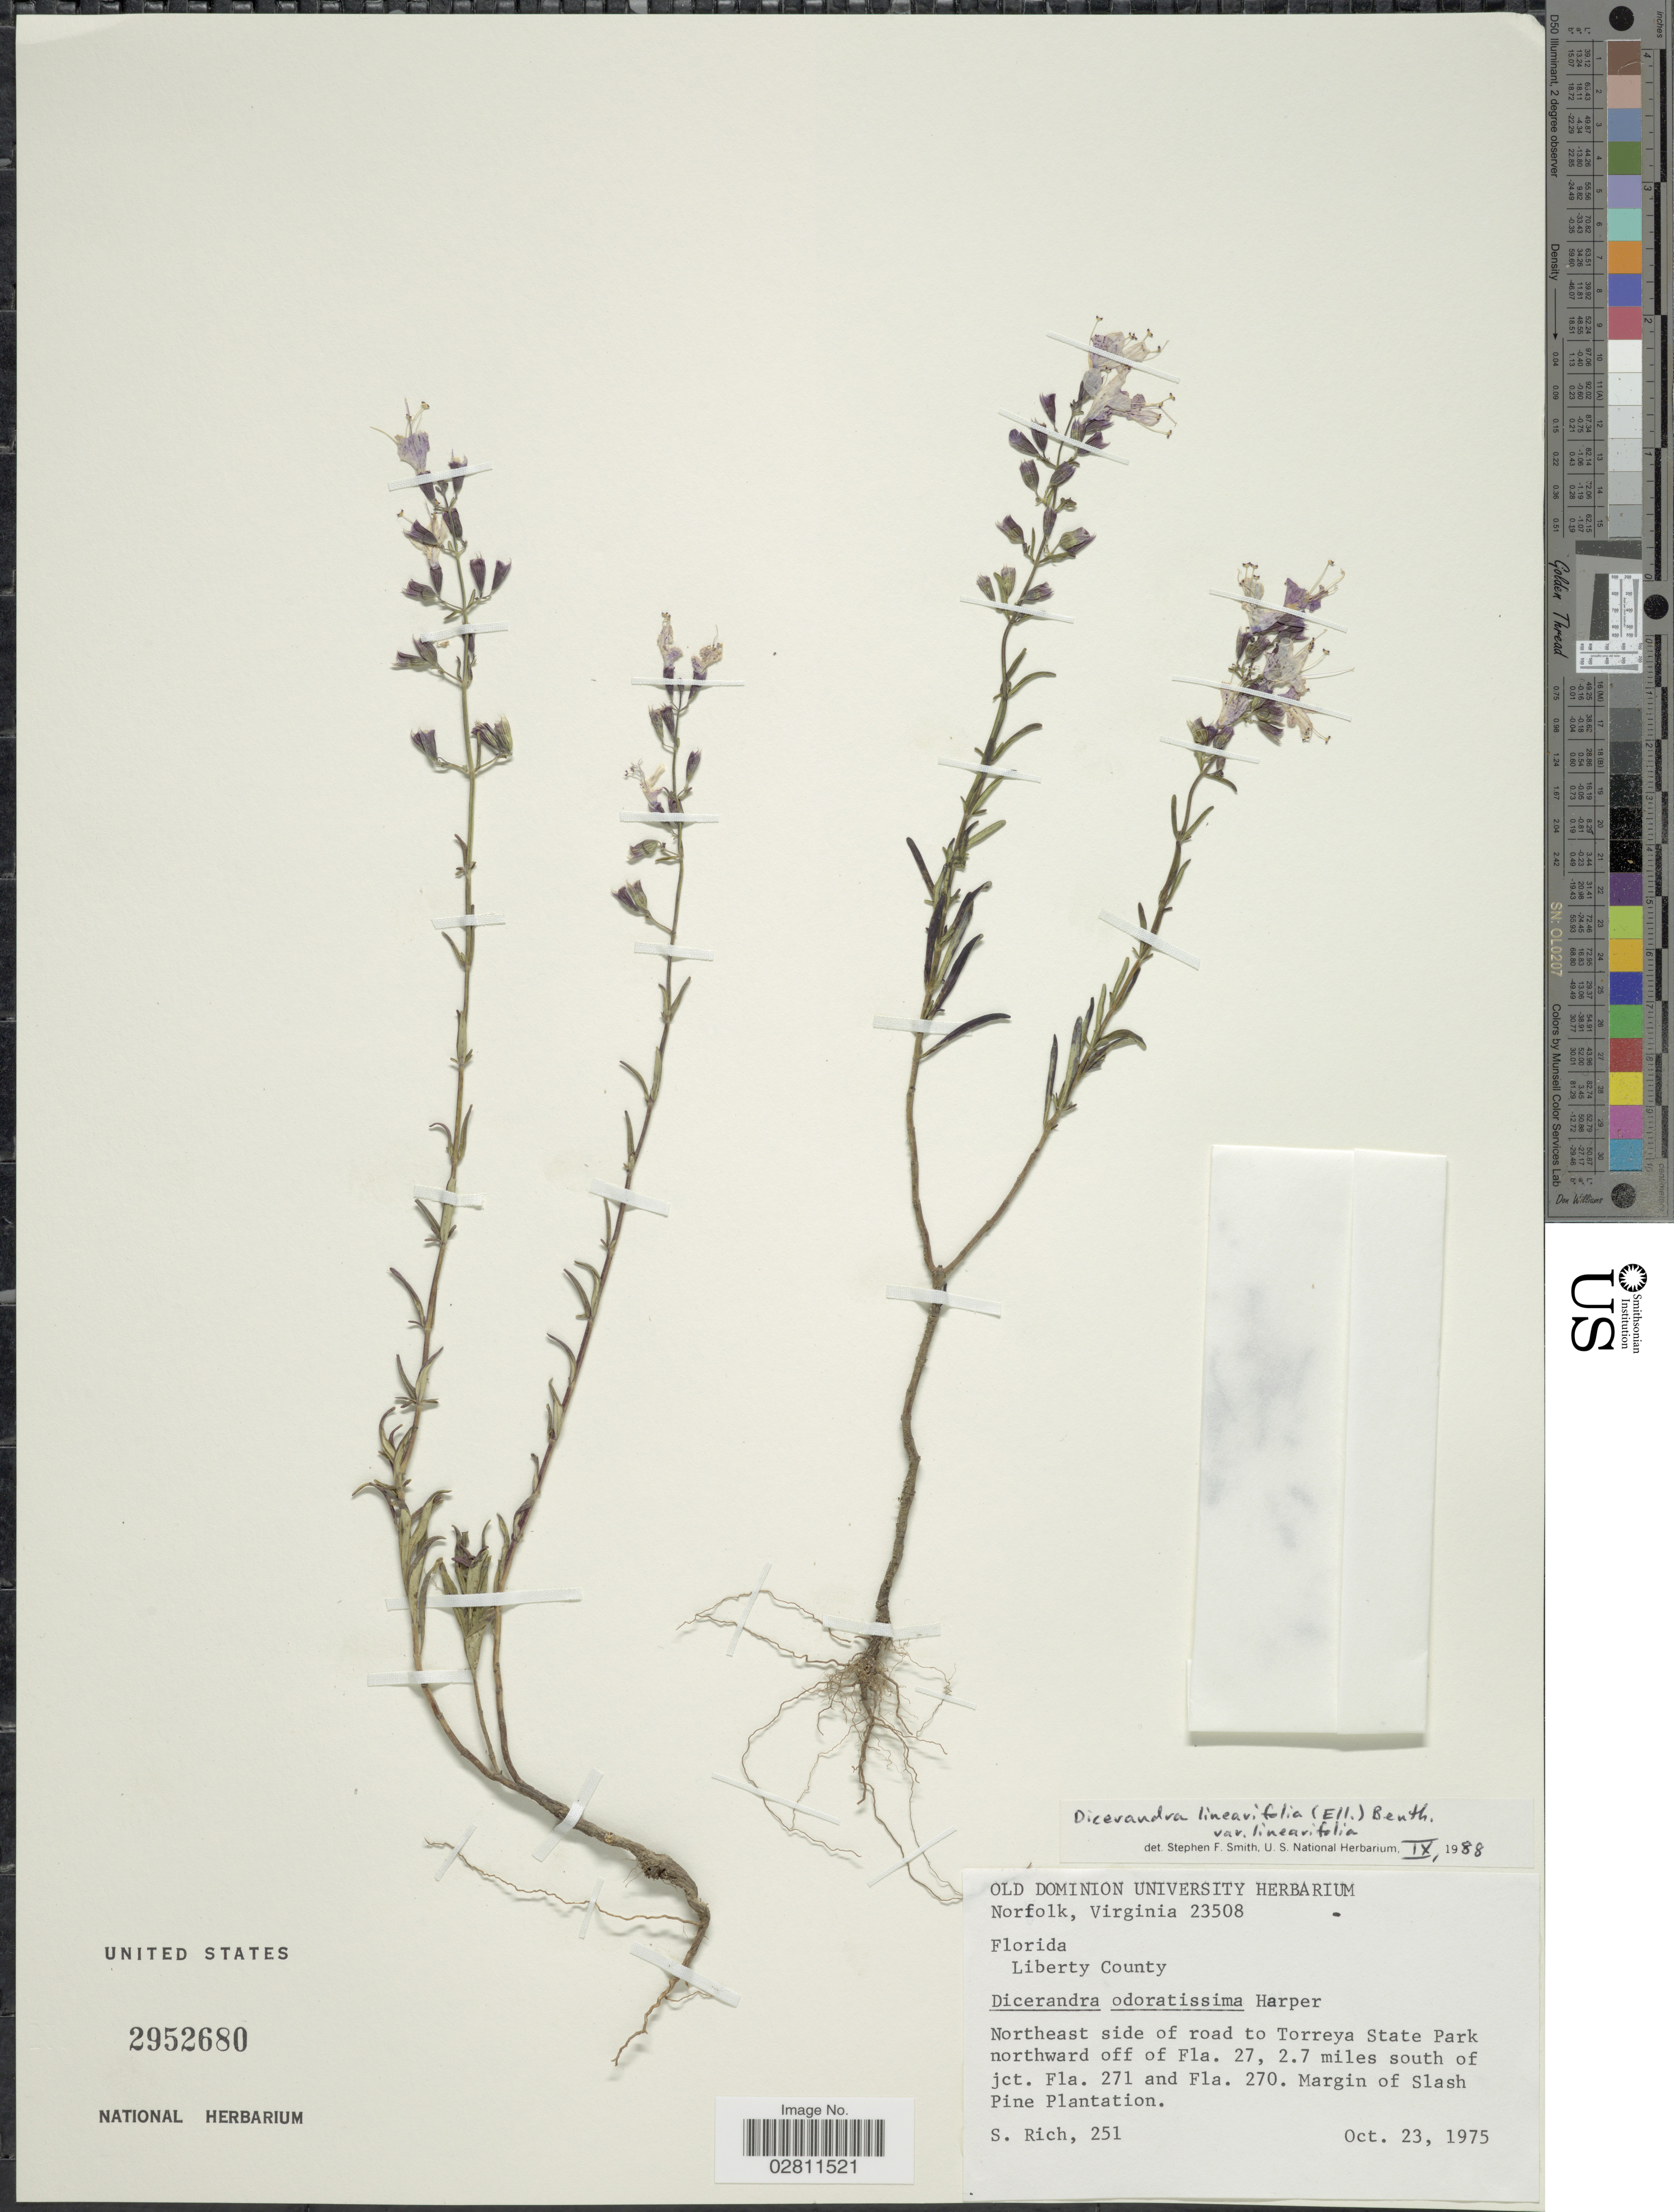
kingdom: Plantae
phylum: Tracheophyta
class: Magnoliopsida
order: Lamiales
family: Lamiaceae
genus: Dicerandra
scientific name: Dicerandra linearifolia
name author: (Elliott) Benth.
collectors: S. Rich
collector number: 251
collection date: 1975-10-23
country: United States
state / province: Florida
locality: Liberty County. Northeast side of road to Torreya State Park northward off of Fla. 27, 2.7 miles south of jct. Fla. 271 and Fla. 270. Margin of Slash Pine Plantation.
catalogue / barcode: US 2952680